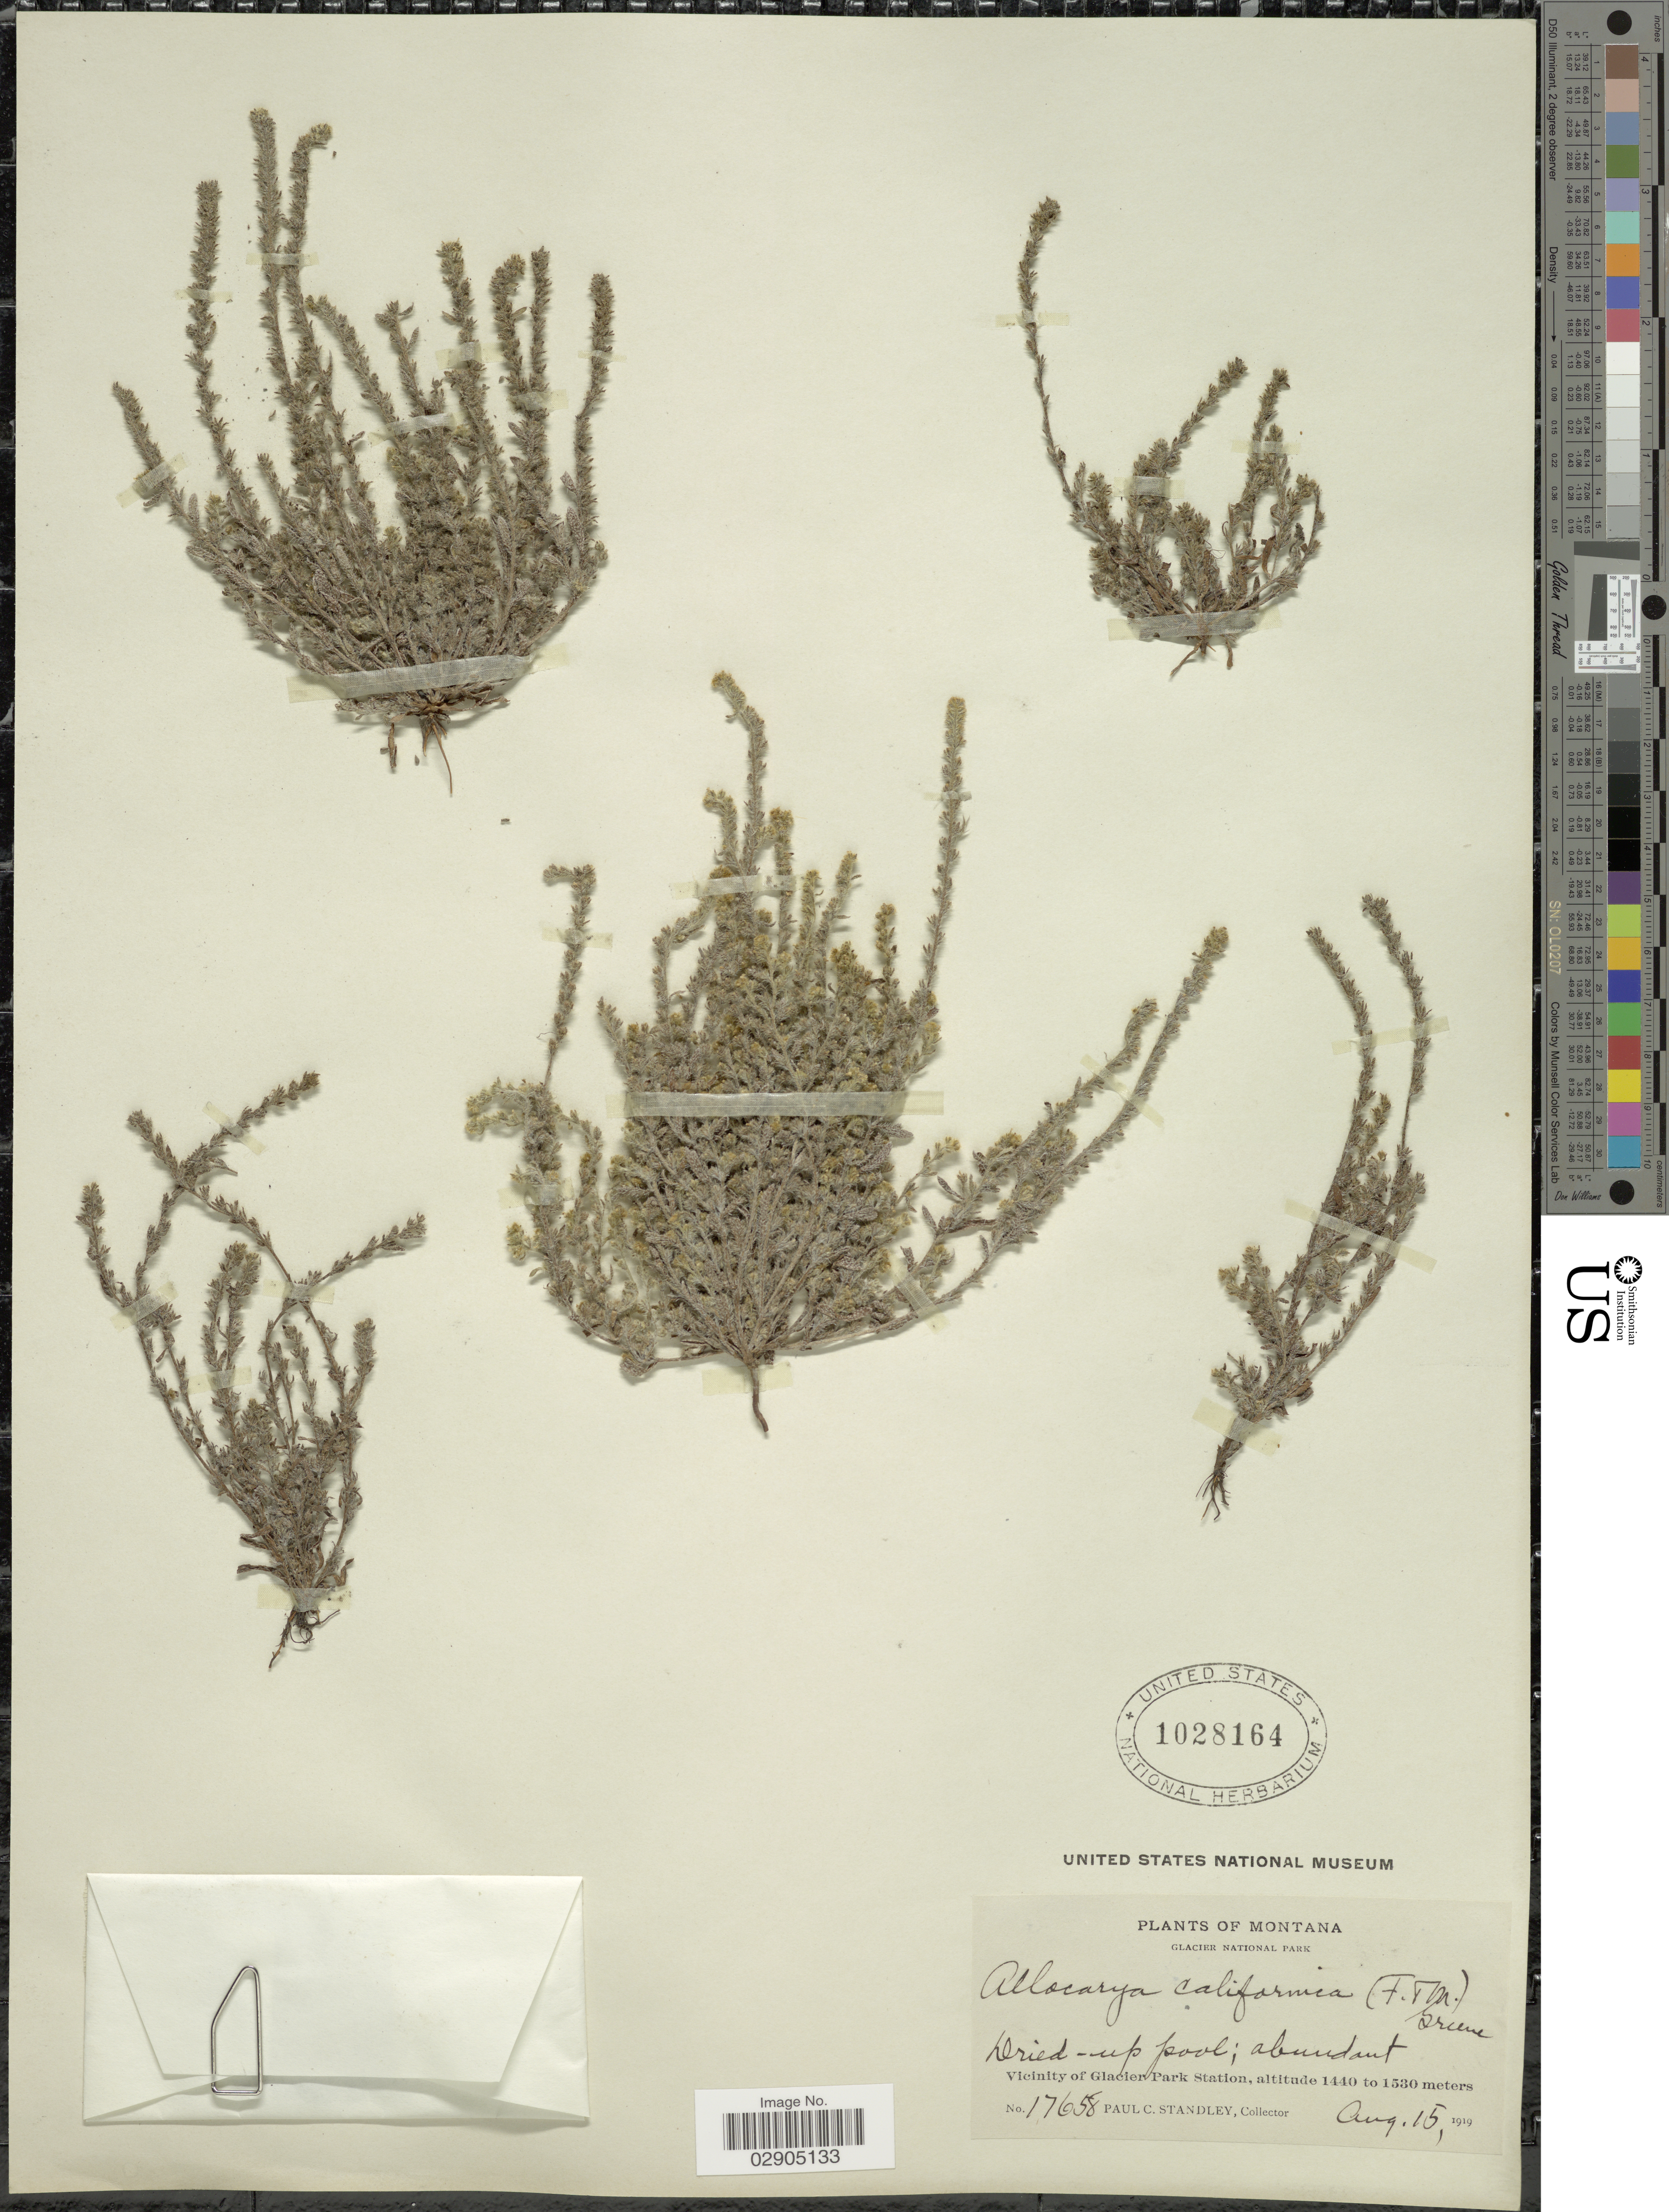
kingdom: Plantae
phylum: Tracheophyta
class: Magnoliopsida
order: Boraginales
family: Boraginaceae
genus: Allocarya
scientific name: Allocarya californica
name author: (Fisch. & C.A. Mey.) Greene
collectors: P. C. Standley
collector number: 17658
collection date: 1919-08-15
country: United States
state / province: Montana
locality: Glacier National Park. Vicinity of Glacier Park Station.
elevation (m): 1440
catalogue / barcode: US 1028164